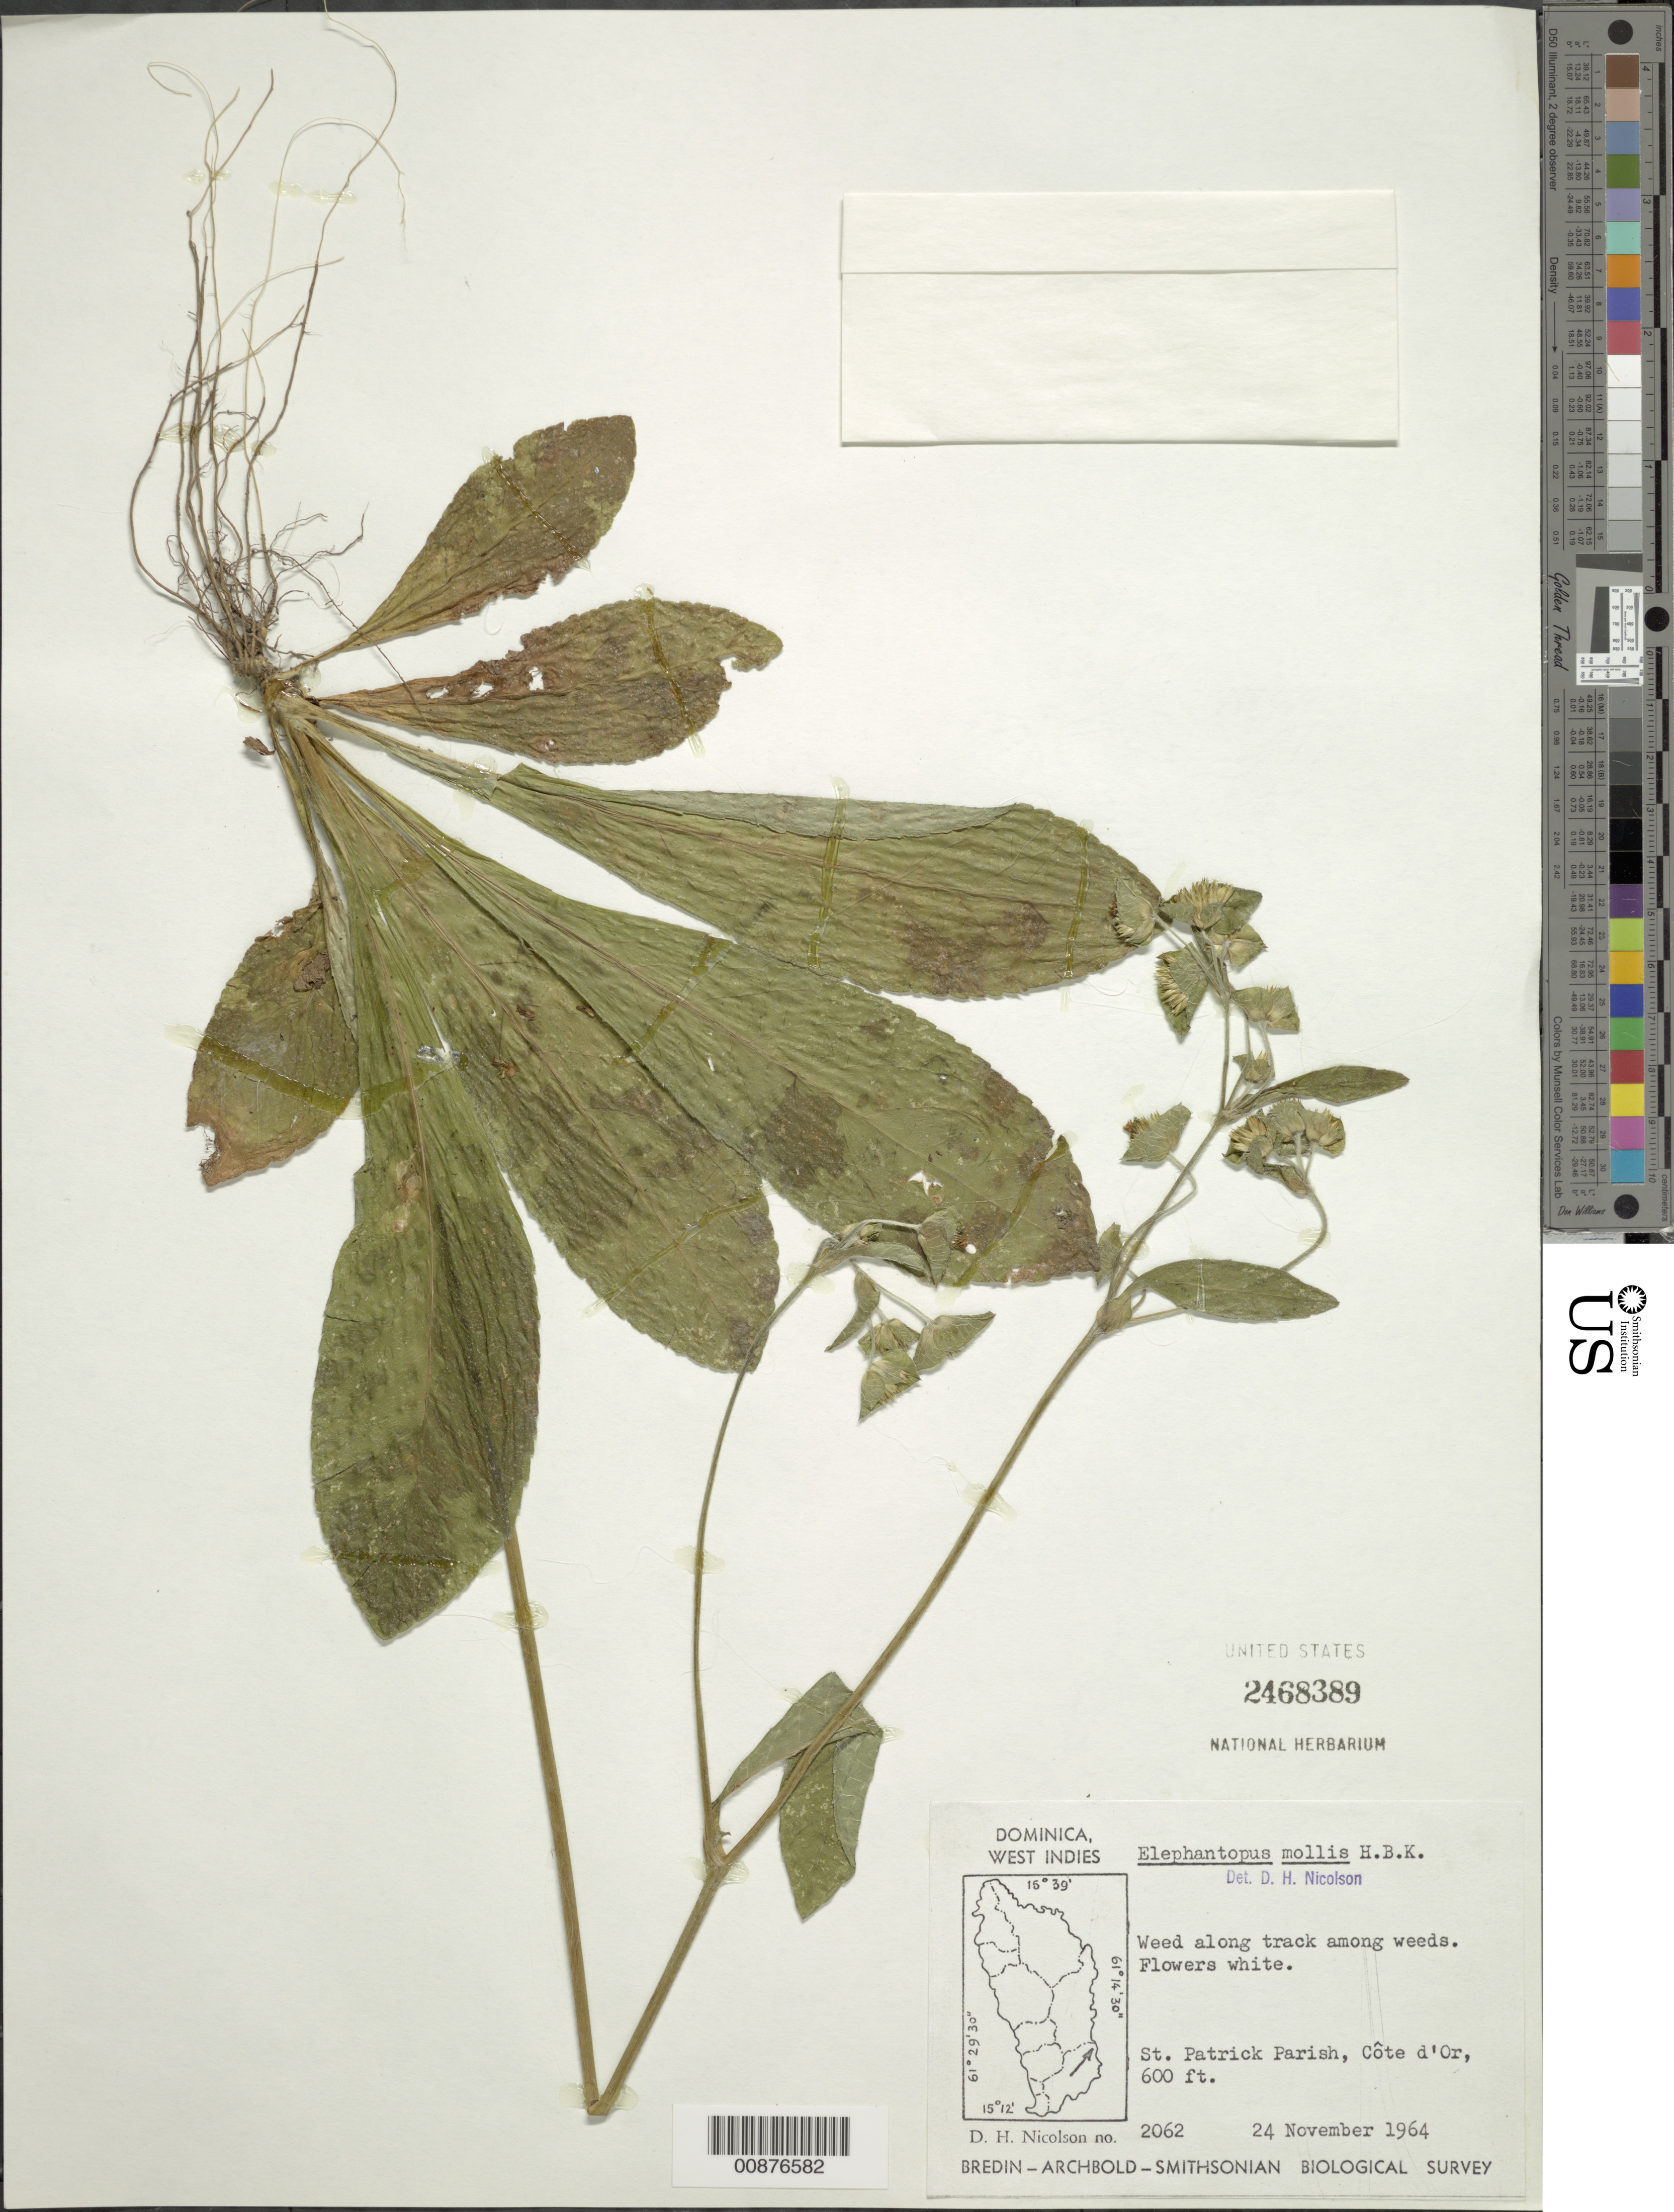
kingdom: Plantae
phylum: Tracheophyta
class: Magnoliopsida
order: Asterales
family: Asteraceae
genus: Elephantopus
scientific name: Elephantopus mollis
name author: Kunth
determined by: Nicolson, Dan H.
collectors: D. H. Nicolson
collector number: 2062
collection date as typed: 24 Nov 1964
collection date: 1964-11-24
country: Dominica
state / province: St. Patrick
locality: Côte d'Or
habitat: Along track among weeds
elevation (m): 183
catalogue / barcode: US 2468389